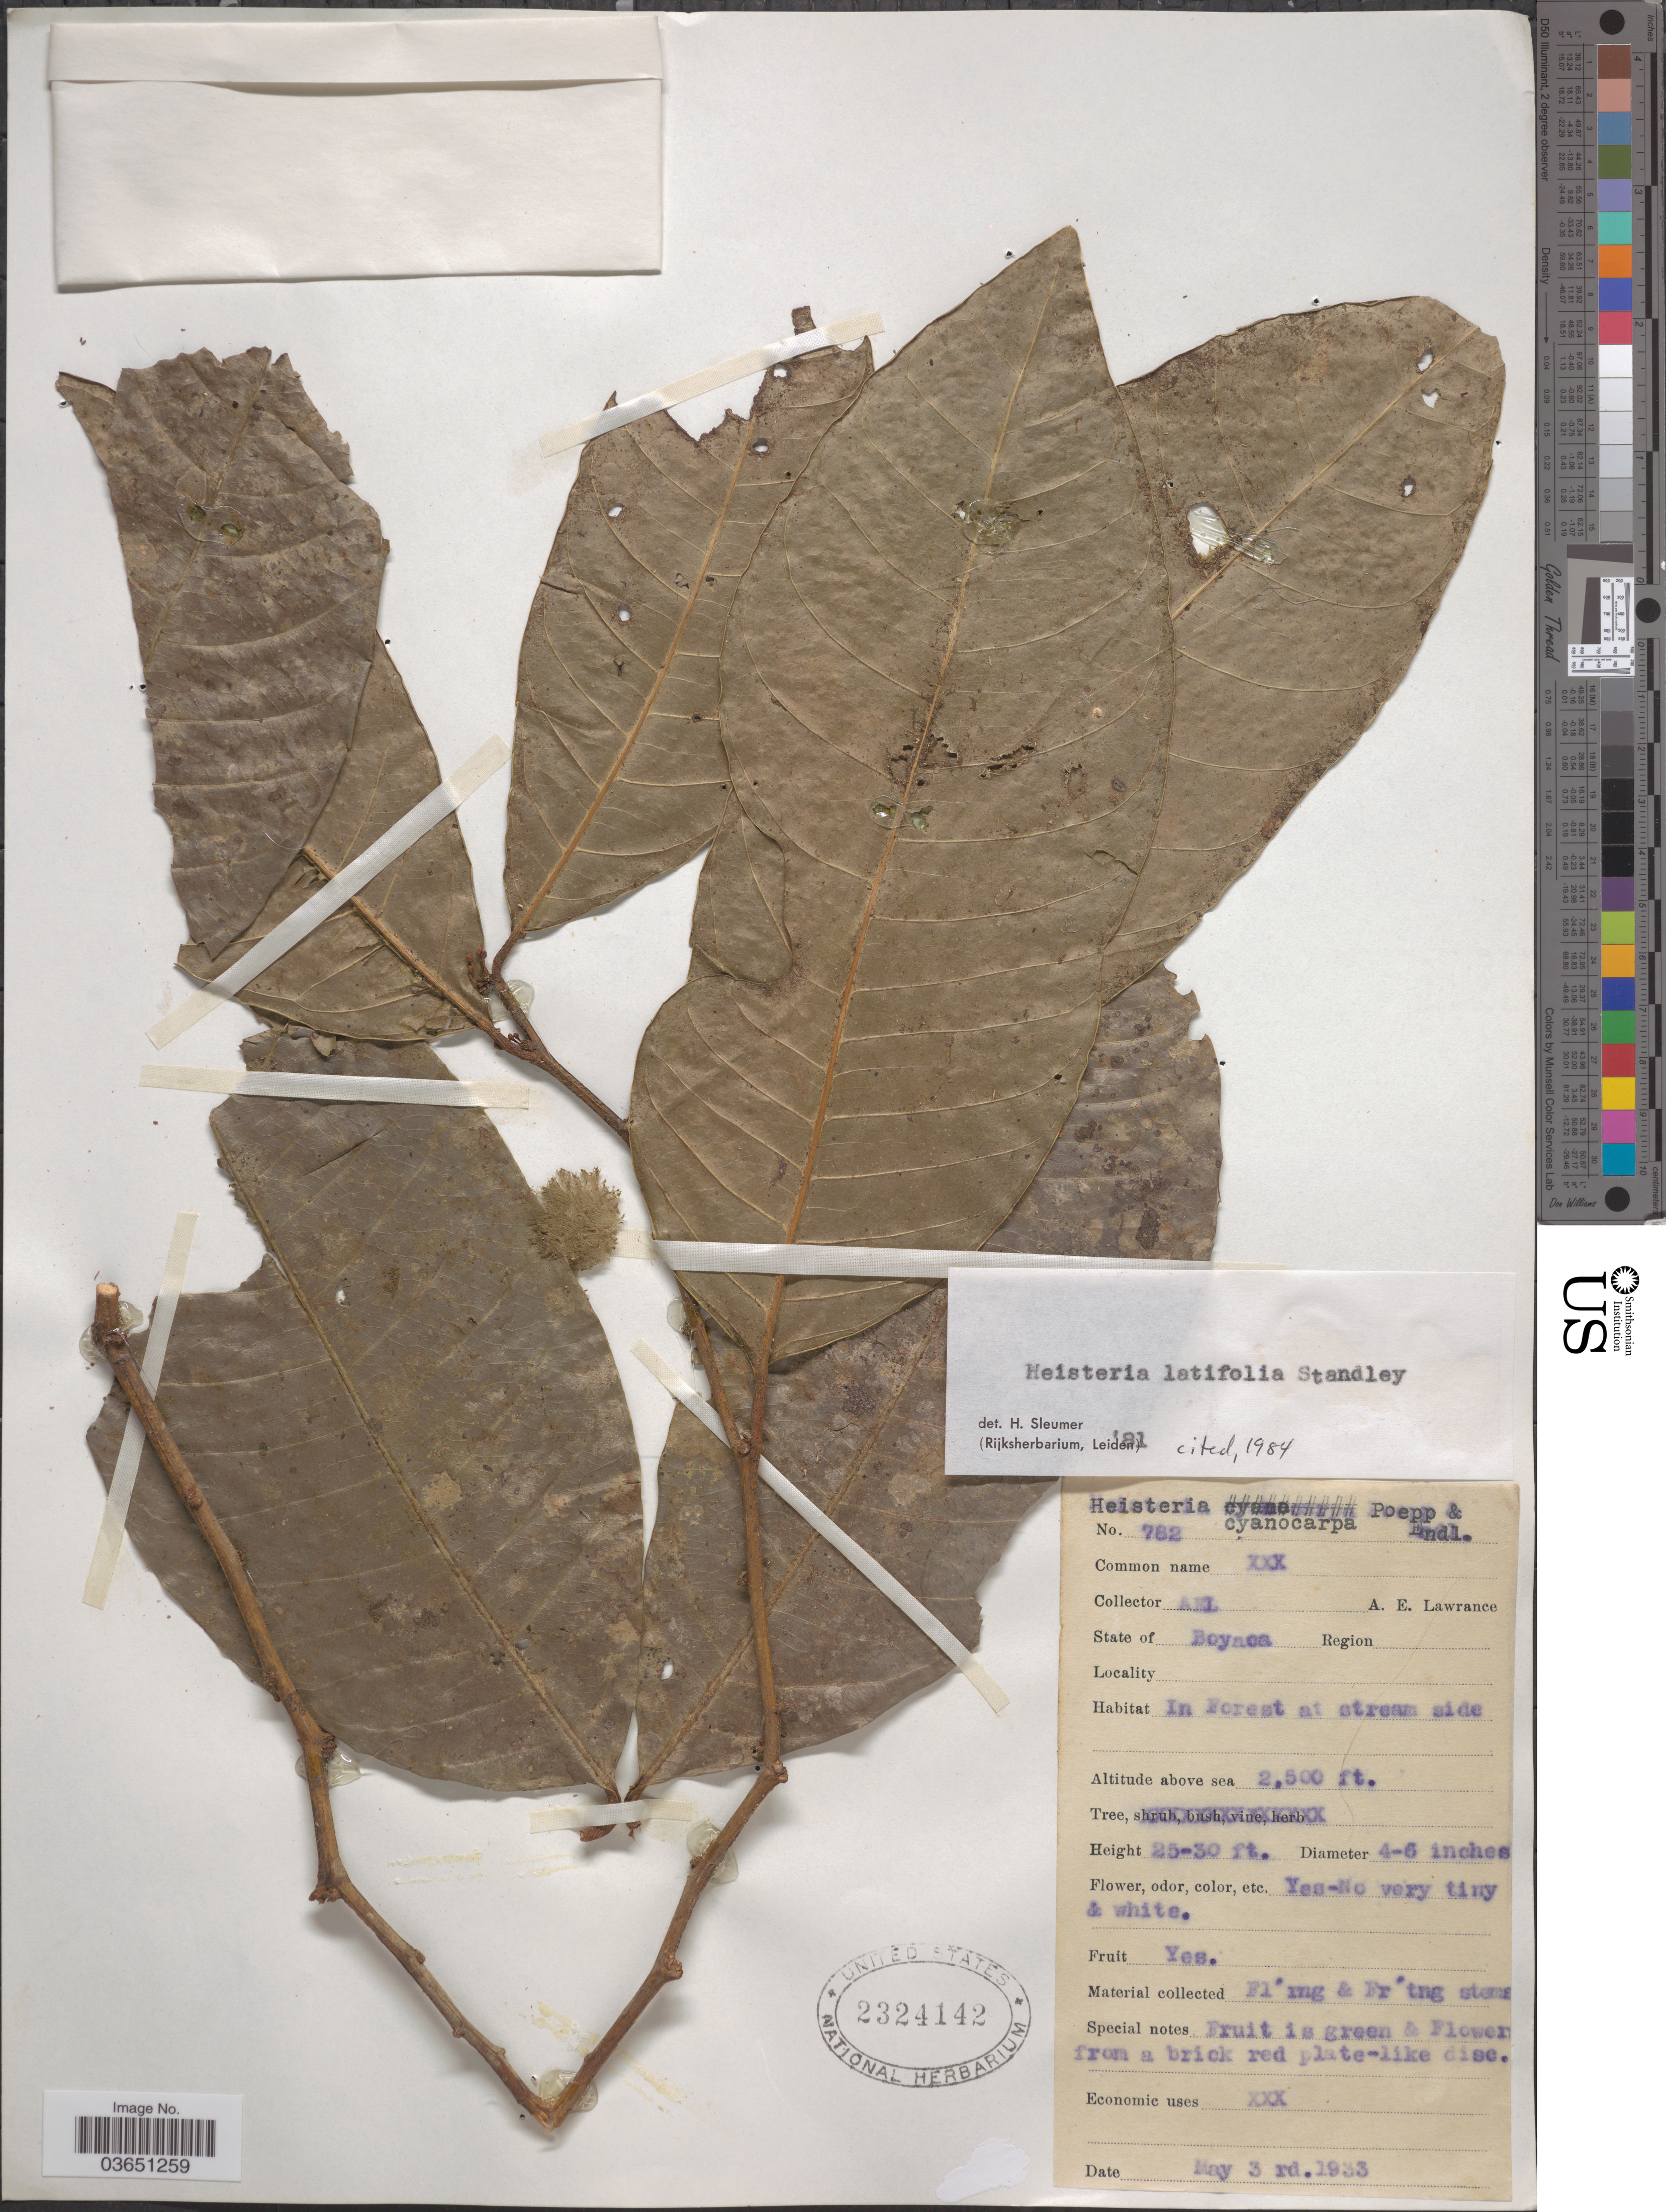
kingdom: Plantae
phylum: Tracheophyta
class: Magnoliopsida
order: Santalales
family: Erythropalaceae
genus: Heisteria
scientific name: Heisteria latifolia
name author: Standl.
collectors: A. Lawrance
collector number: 782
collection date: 1933-05-03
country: Colombia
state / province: Boyacá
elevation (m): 762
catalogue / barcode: US 2324142